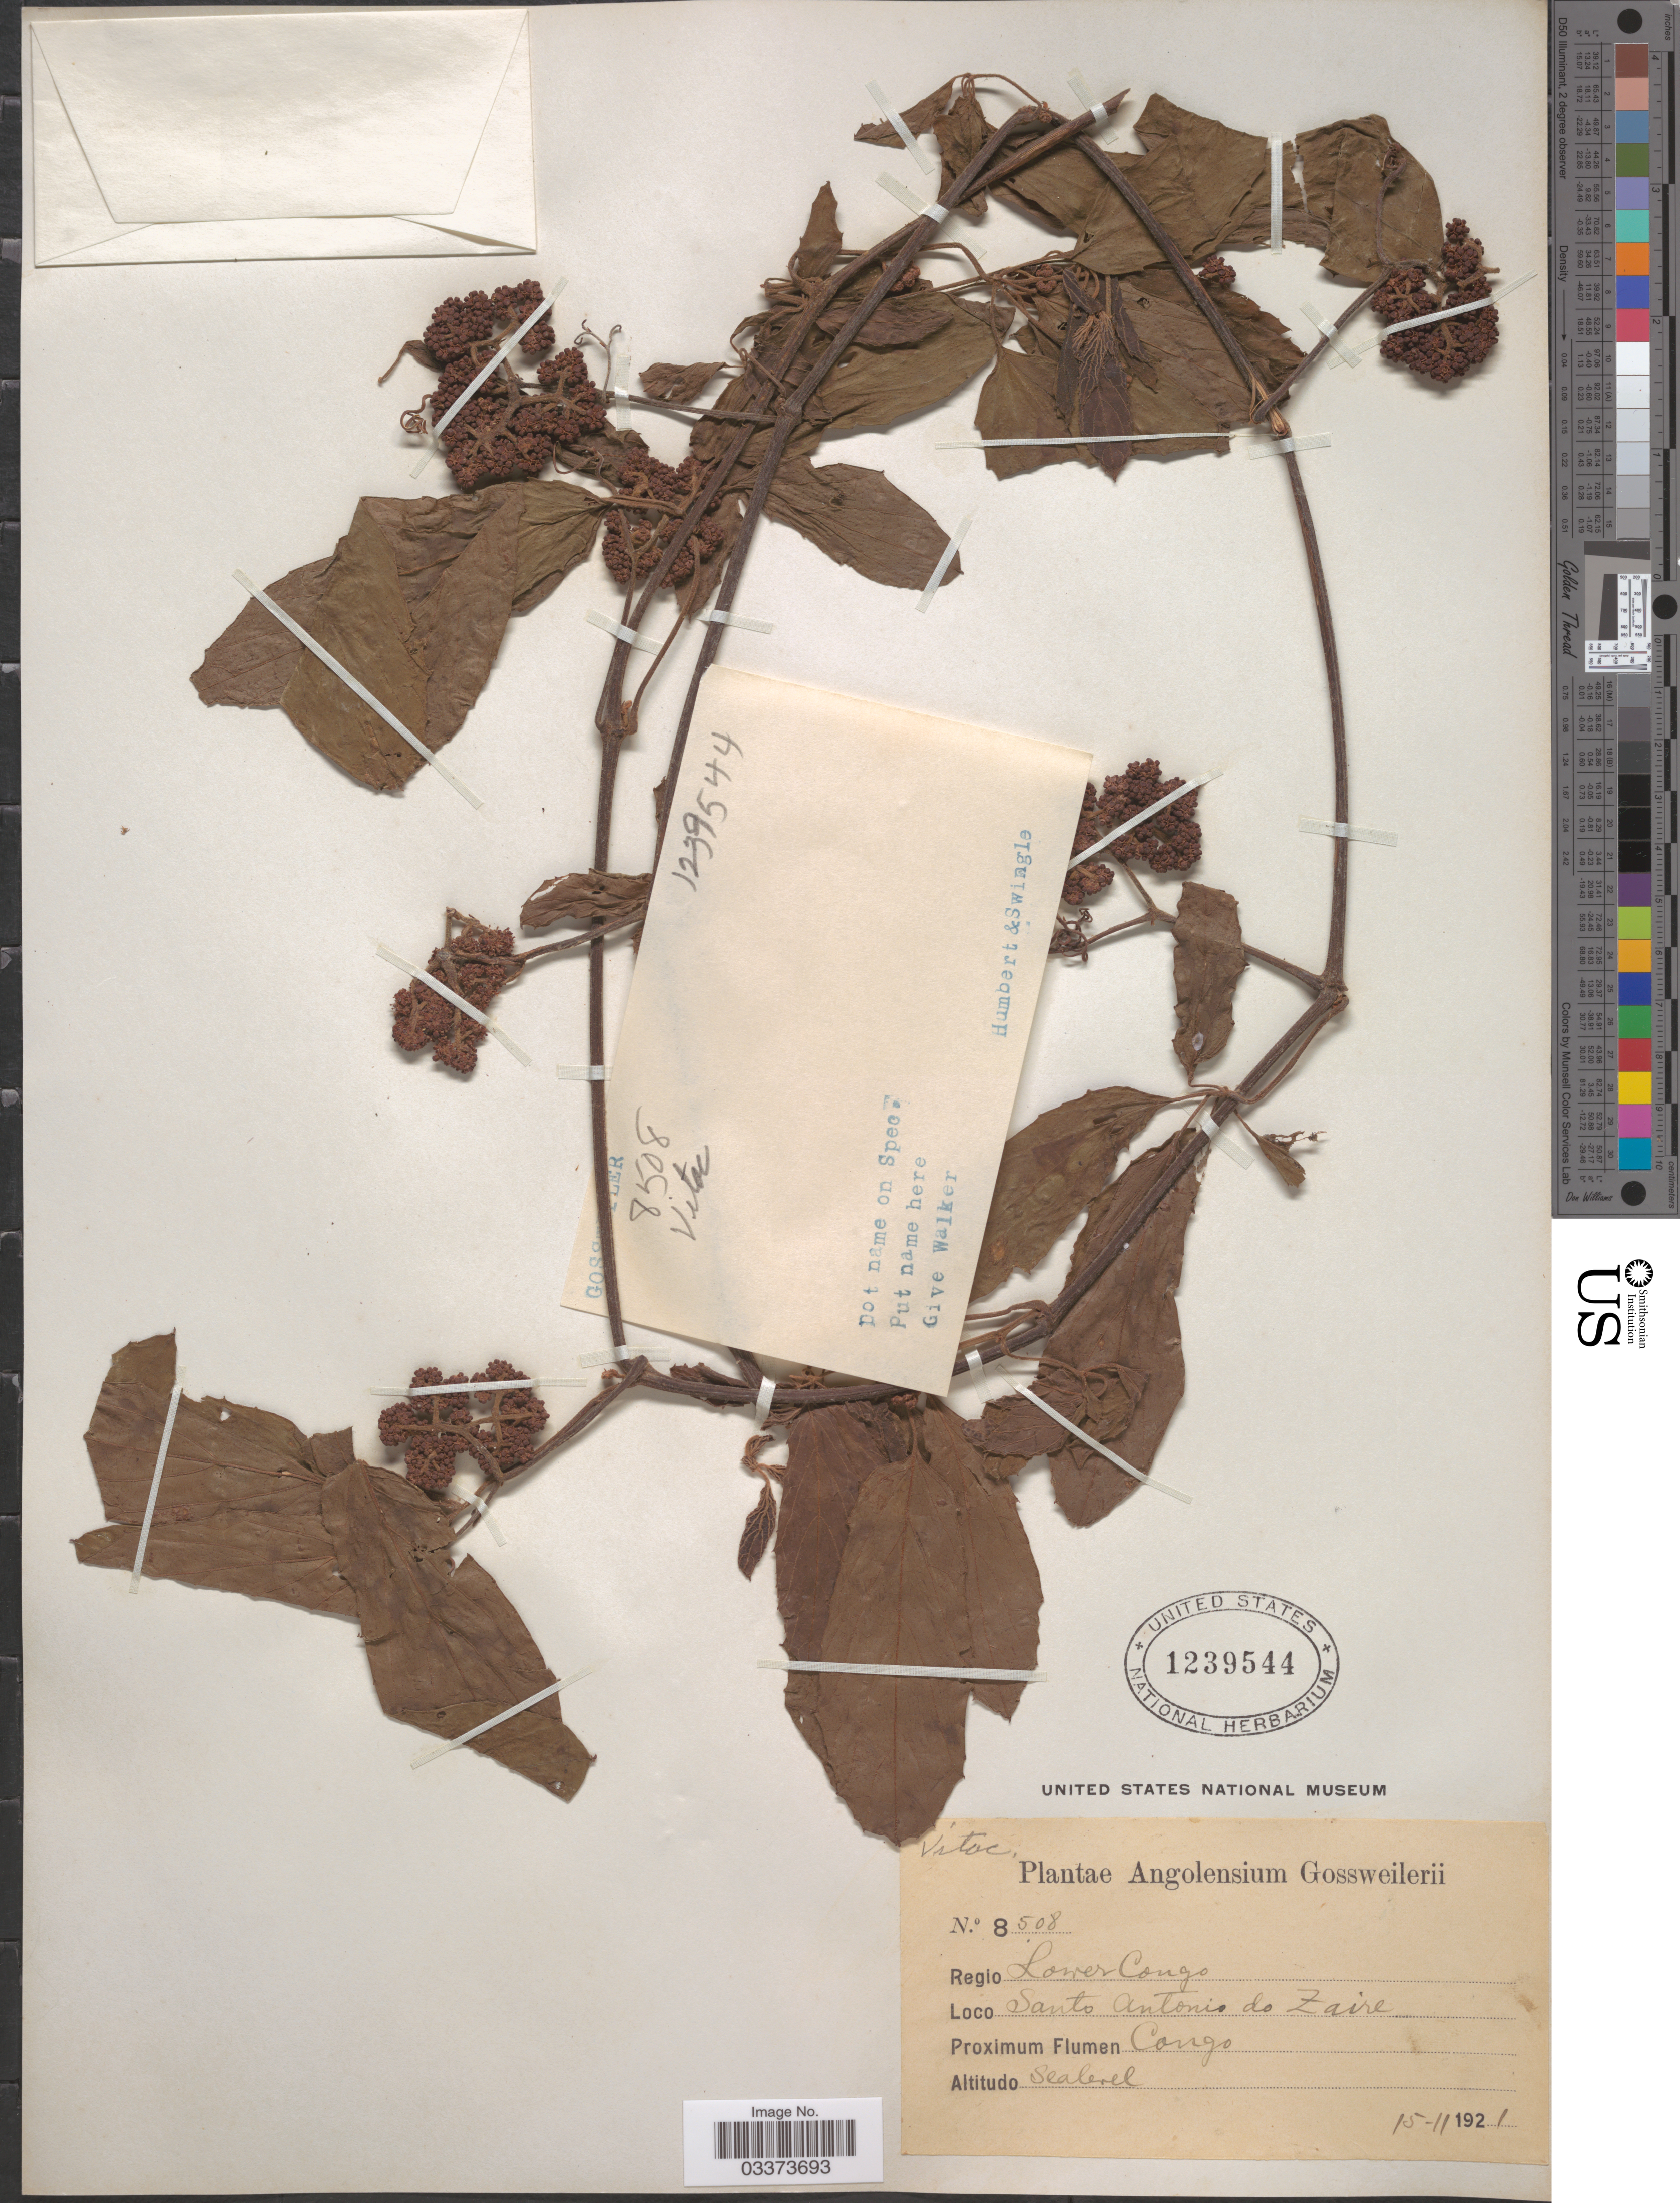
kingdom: Plantae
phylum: Tracheophyta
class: Magnoliopsida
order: Vitales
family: Vitaceae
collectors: -. Gossweiler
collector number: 8508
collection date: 1921-11-15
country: Angola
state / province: Zaire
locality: Regio Lower Congo. Santo Antonio de Zaire, Proximum Flumen Congo.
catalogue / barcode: US 1239544